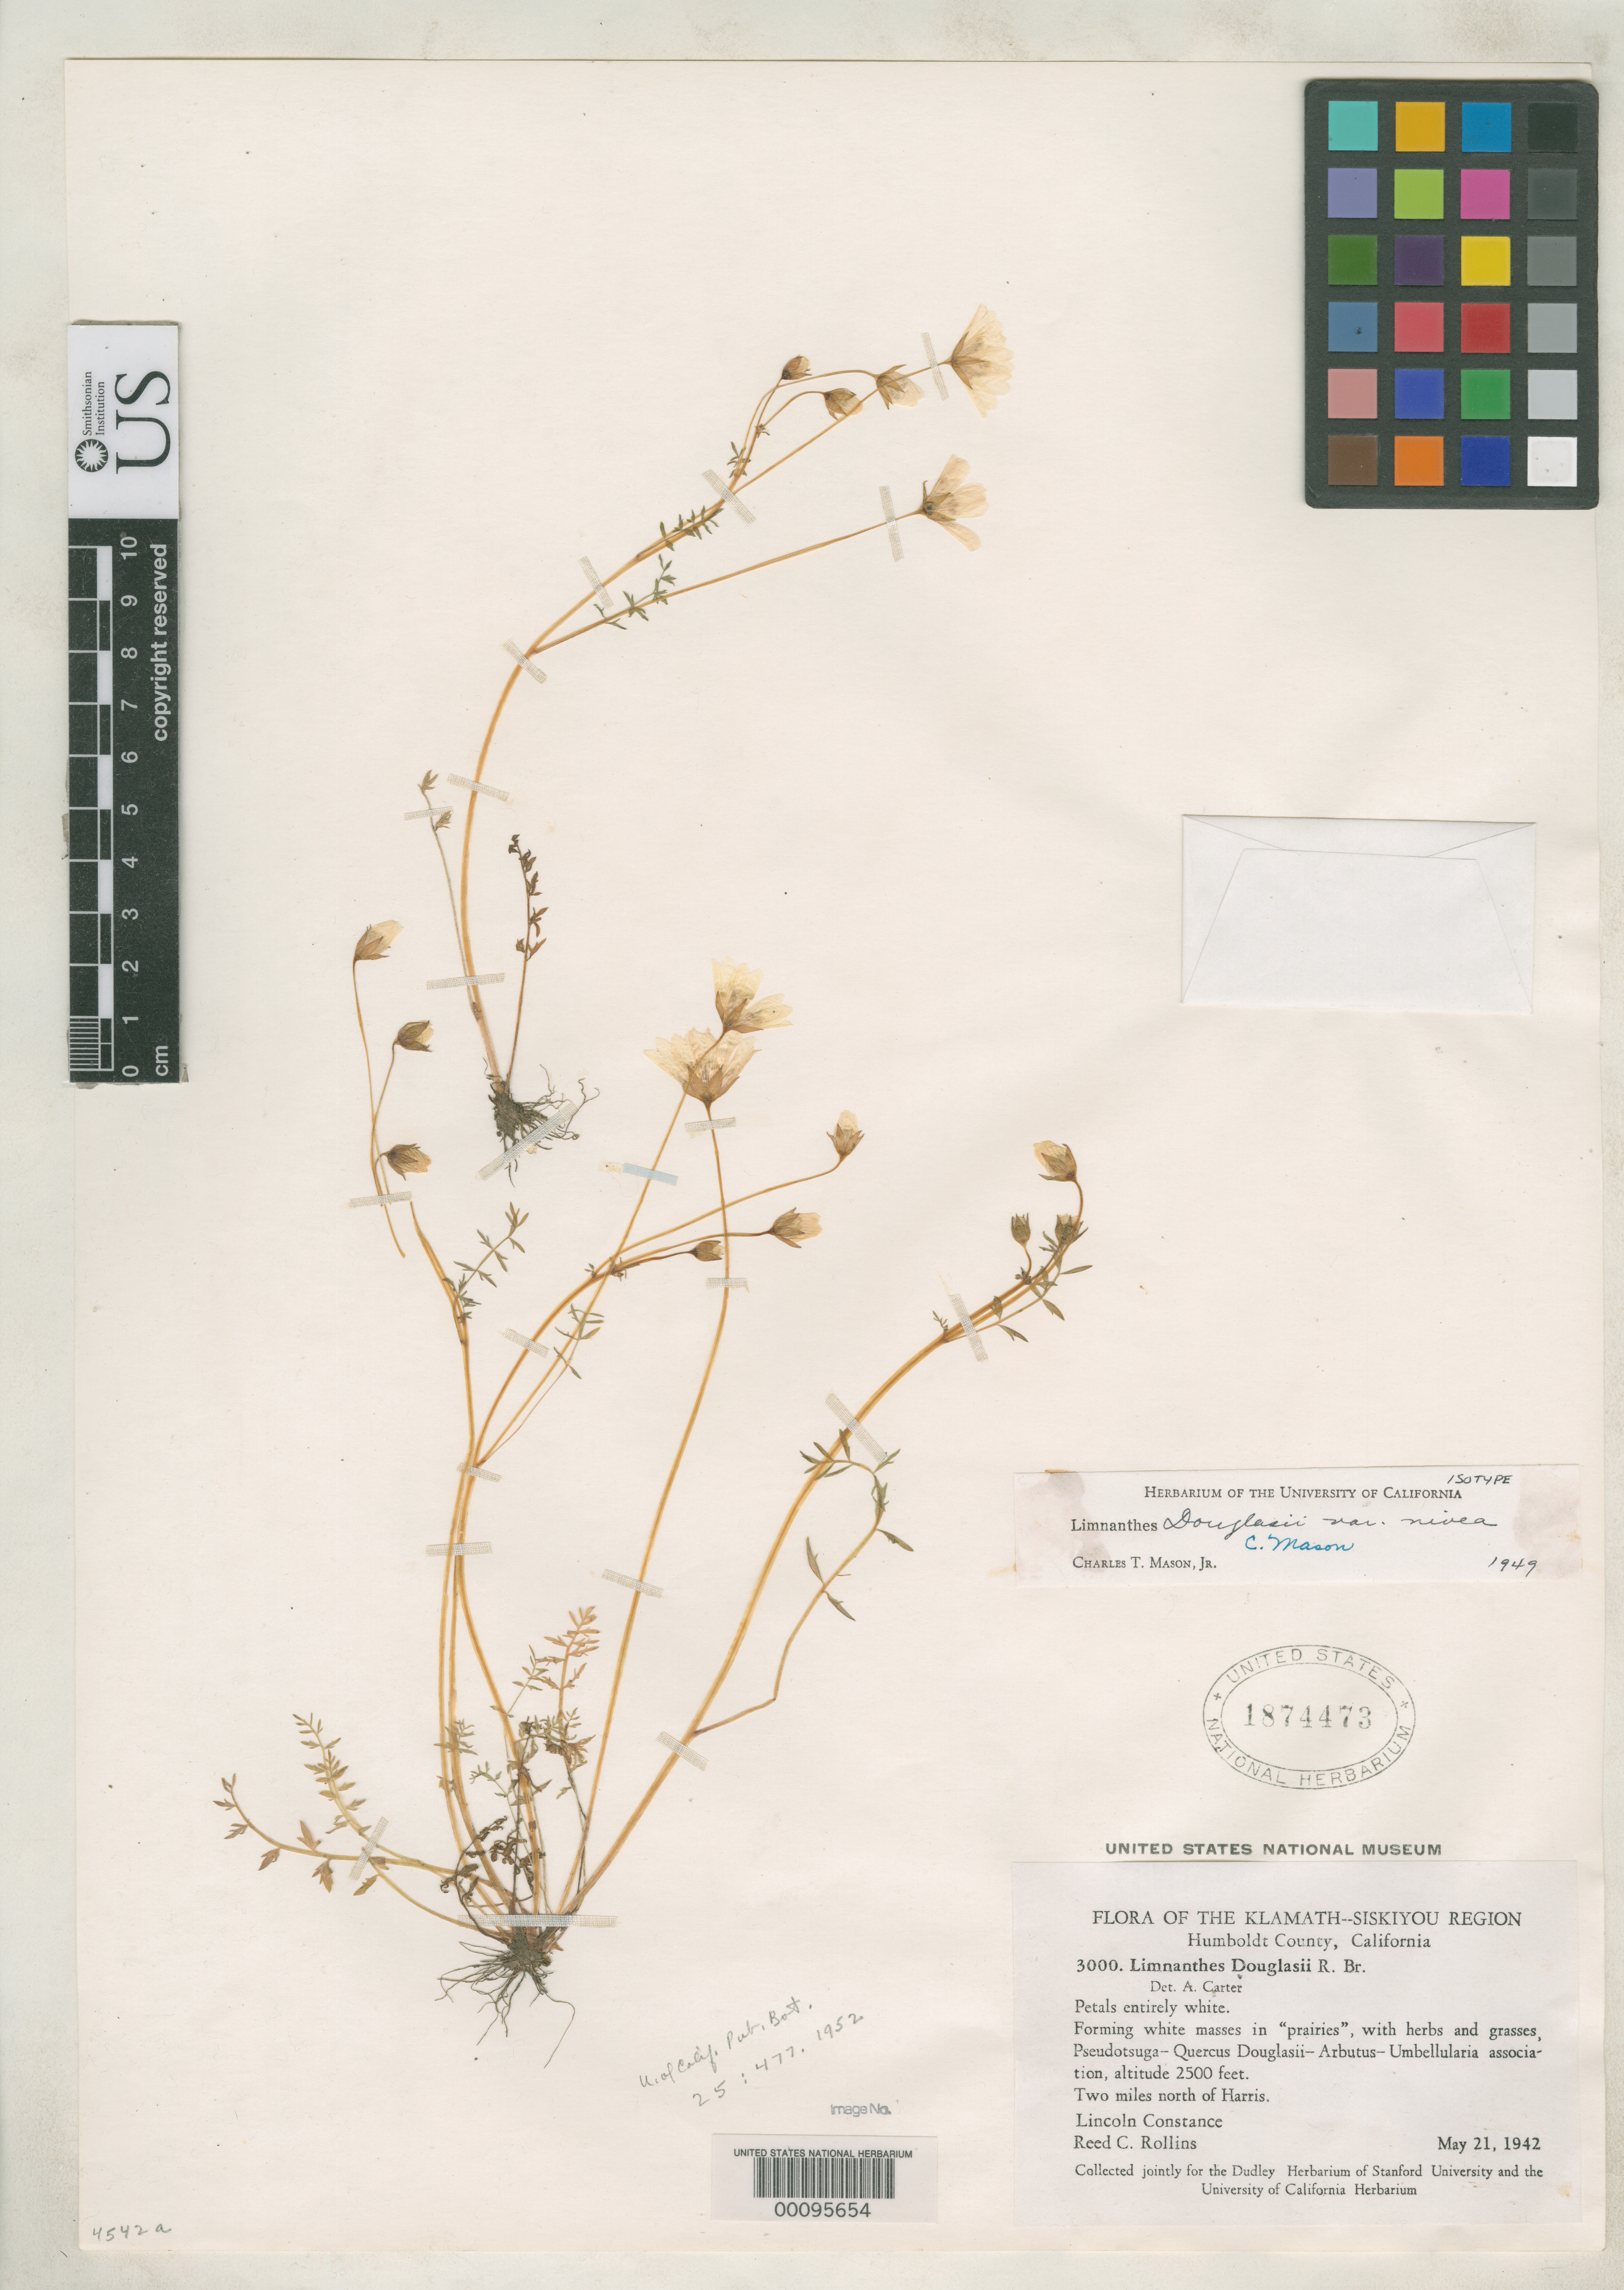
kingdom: Plantae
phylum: Tracheophyta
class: Magnoliopsida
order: Brassicales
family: Limnanthaceae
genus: Limnanthes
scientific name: Limnanthes douglasii var. nivea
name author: Mason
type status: Isotype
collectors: L. Constance & R. C. Rollins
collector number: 3000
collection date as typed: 21 May 1942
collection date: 1942-05-21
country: United States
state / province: California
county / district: Humboldt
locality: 2 mi. N of Harris.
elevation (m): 762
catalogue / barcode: US 1874473